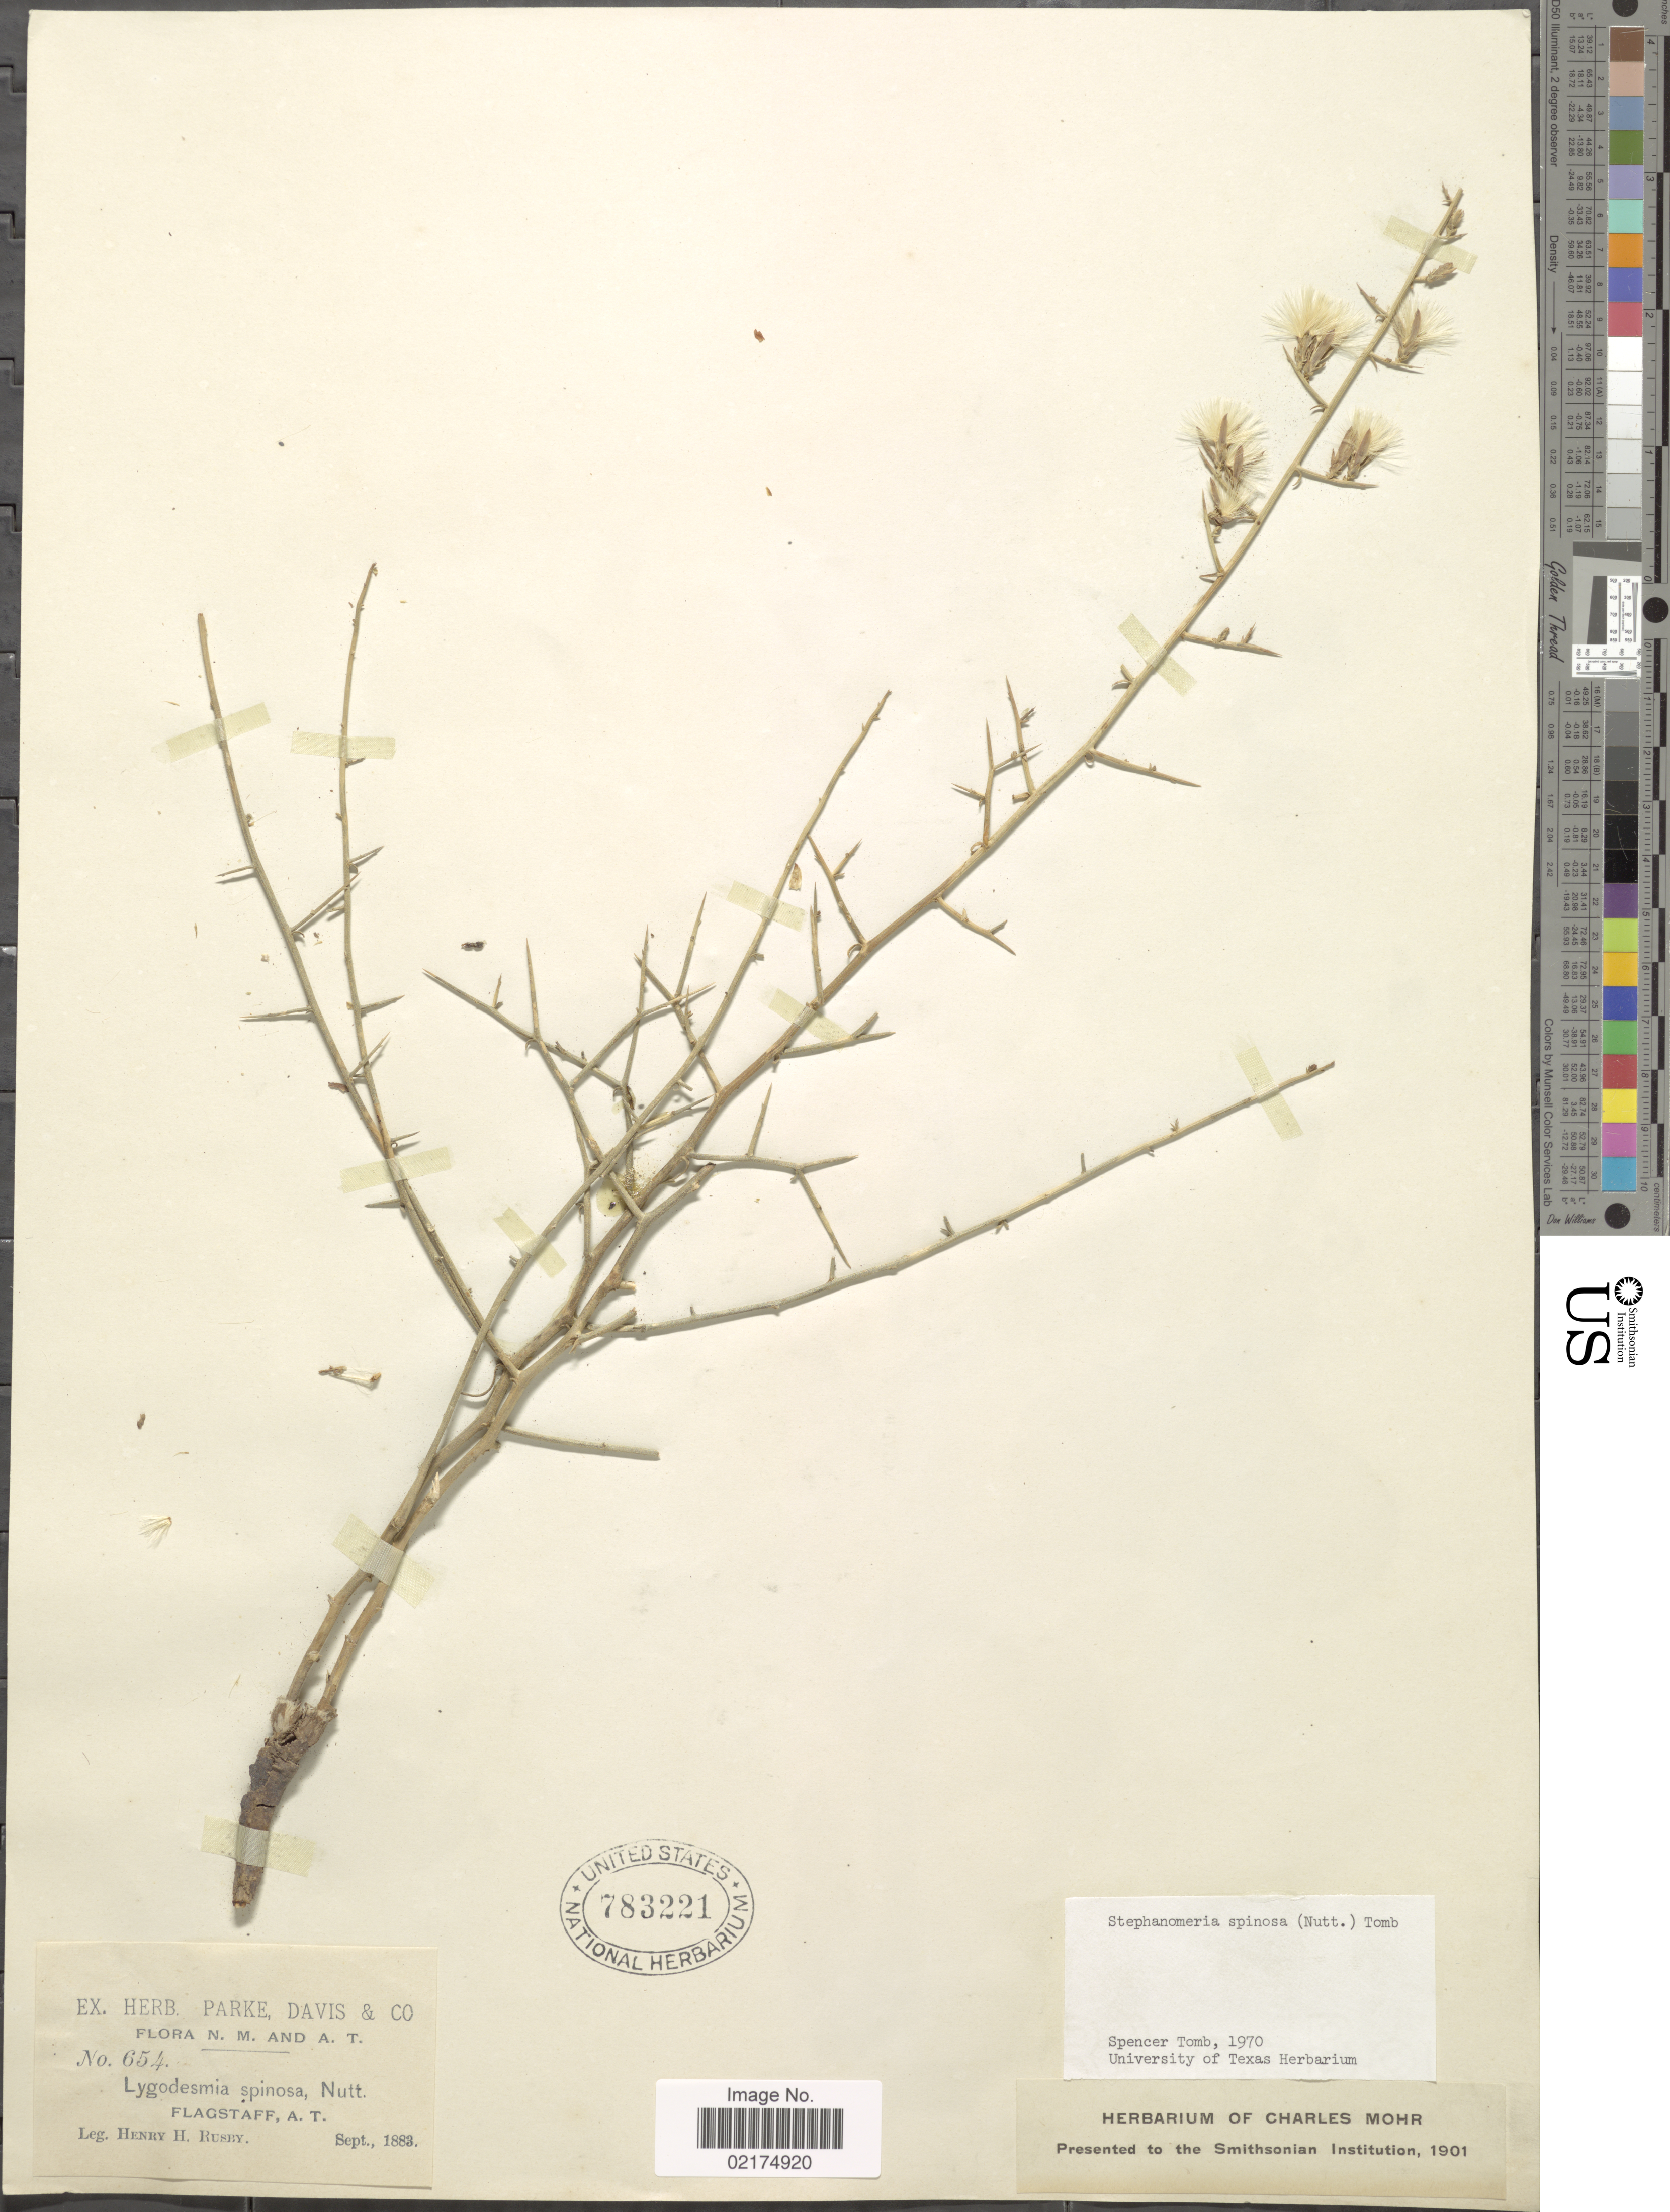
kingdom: Plantae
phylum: Tracheophyta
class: Magnoliopsida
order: Asterales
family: Asteraceae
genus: Pleiacanthus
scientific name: Pleiacanthus spinosus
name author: (Nutt.) Rydb.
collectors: H. H. Rusby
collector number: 654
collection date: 1883-09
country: United States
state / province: Arizona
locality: N.M. and A.T., Flagstaff, A.T.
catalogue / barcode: US 783221